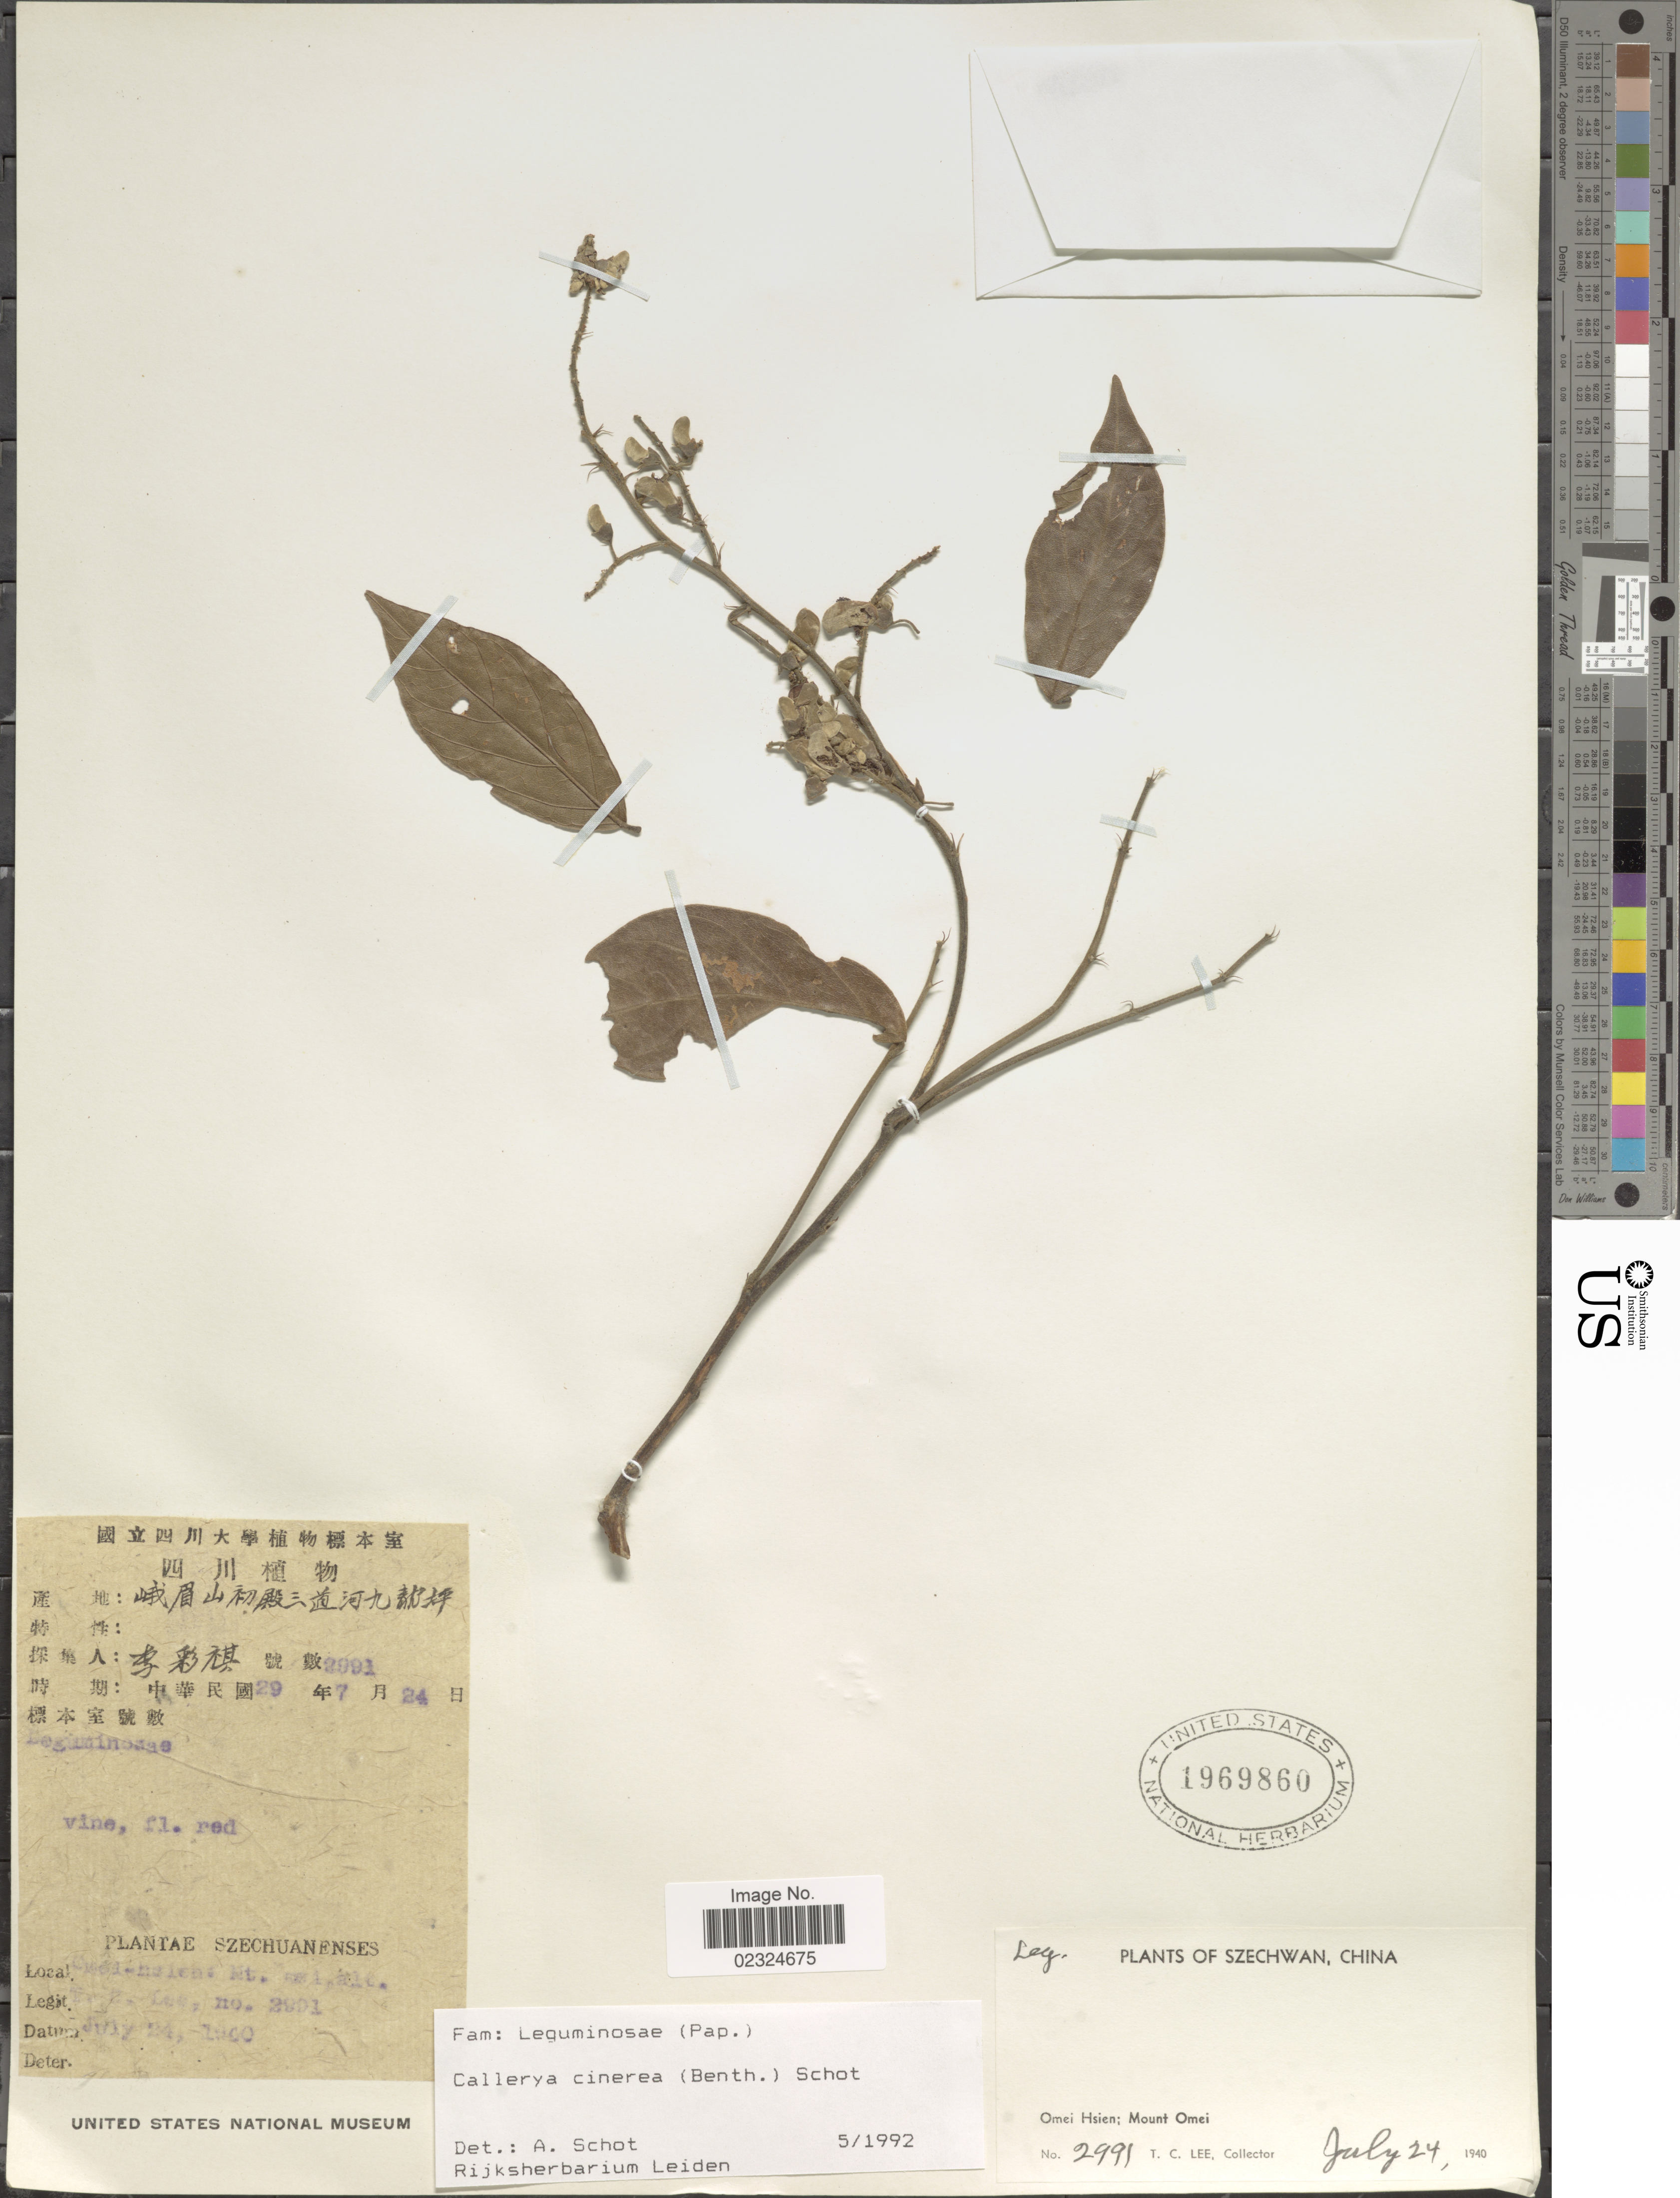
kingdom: Plantae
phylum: Tracheophyta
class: Magnoliopsida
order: Fabales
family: Fabaceae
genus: Callerya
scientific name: Callerya cinerea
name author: (Benth.) Schot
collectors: T. Lee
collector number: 2991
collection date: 1940-07-24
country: China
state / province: Sichuan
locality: Szechwan, Omei Hsien; Mount Omei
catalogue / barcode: US 1969860